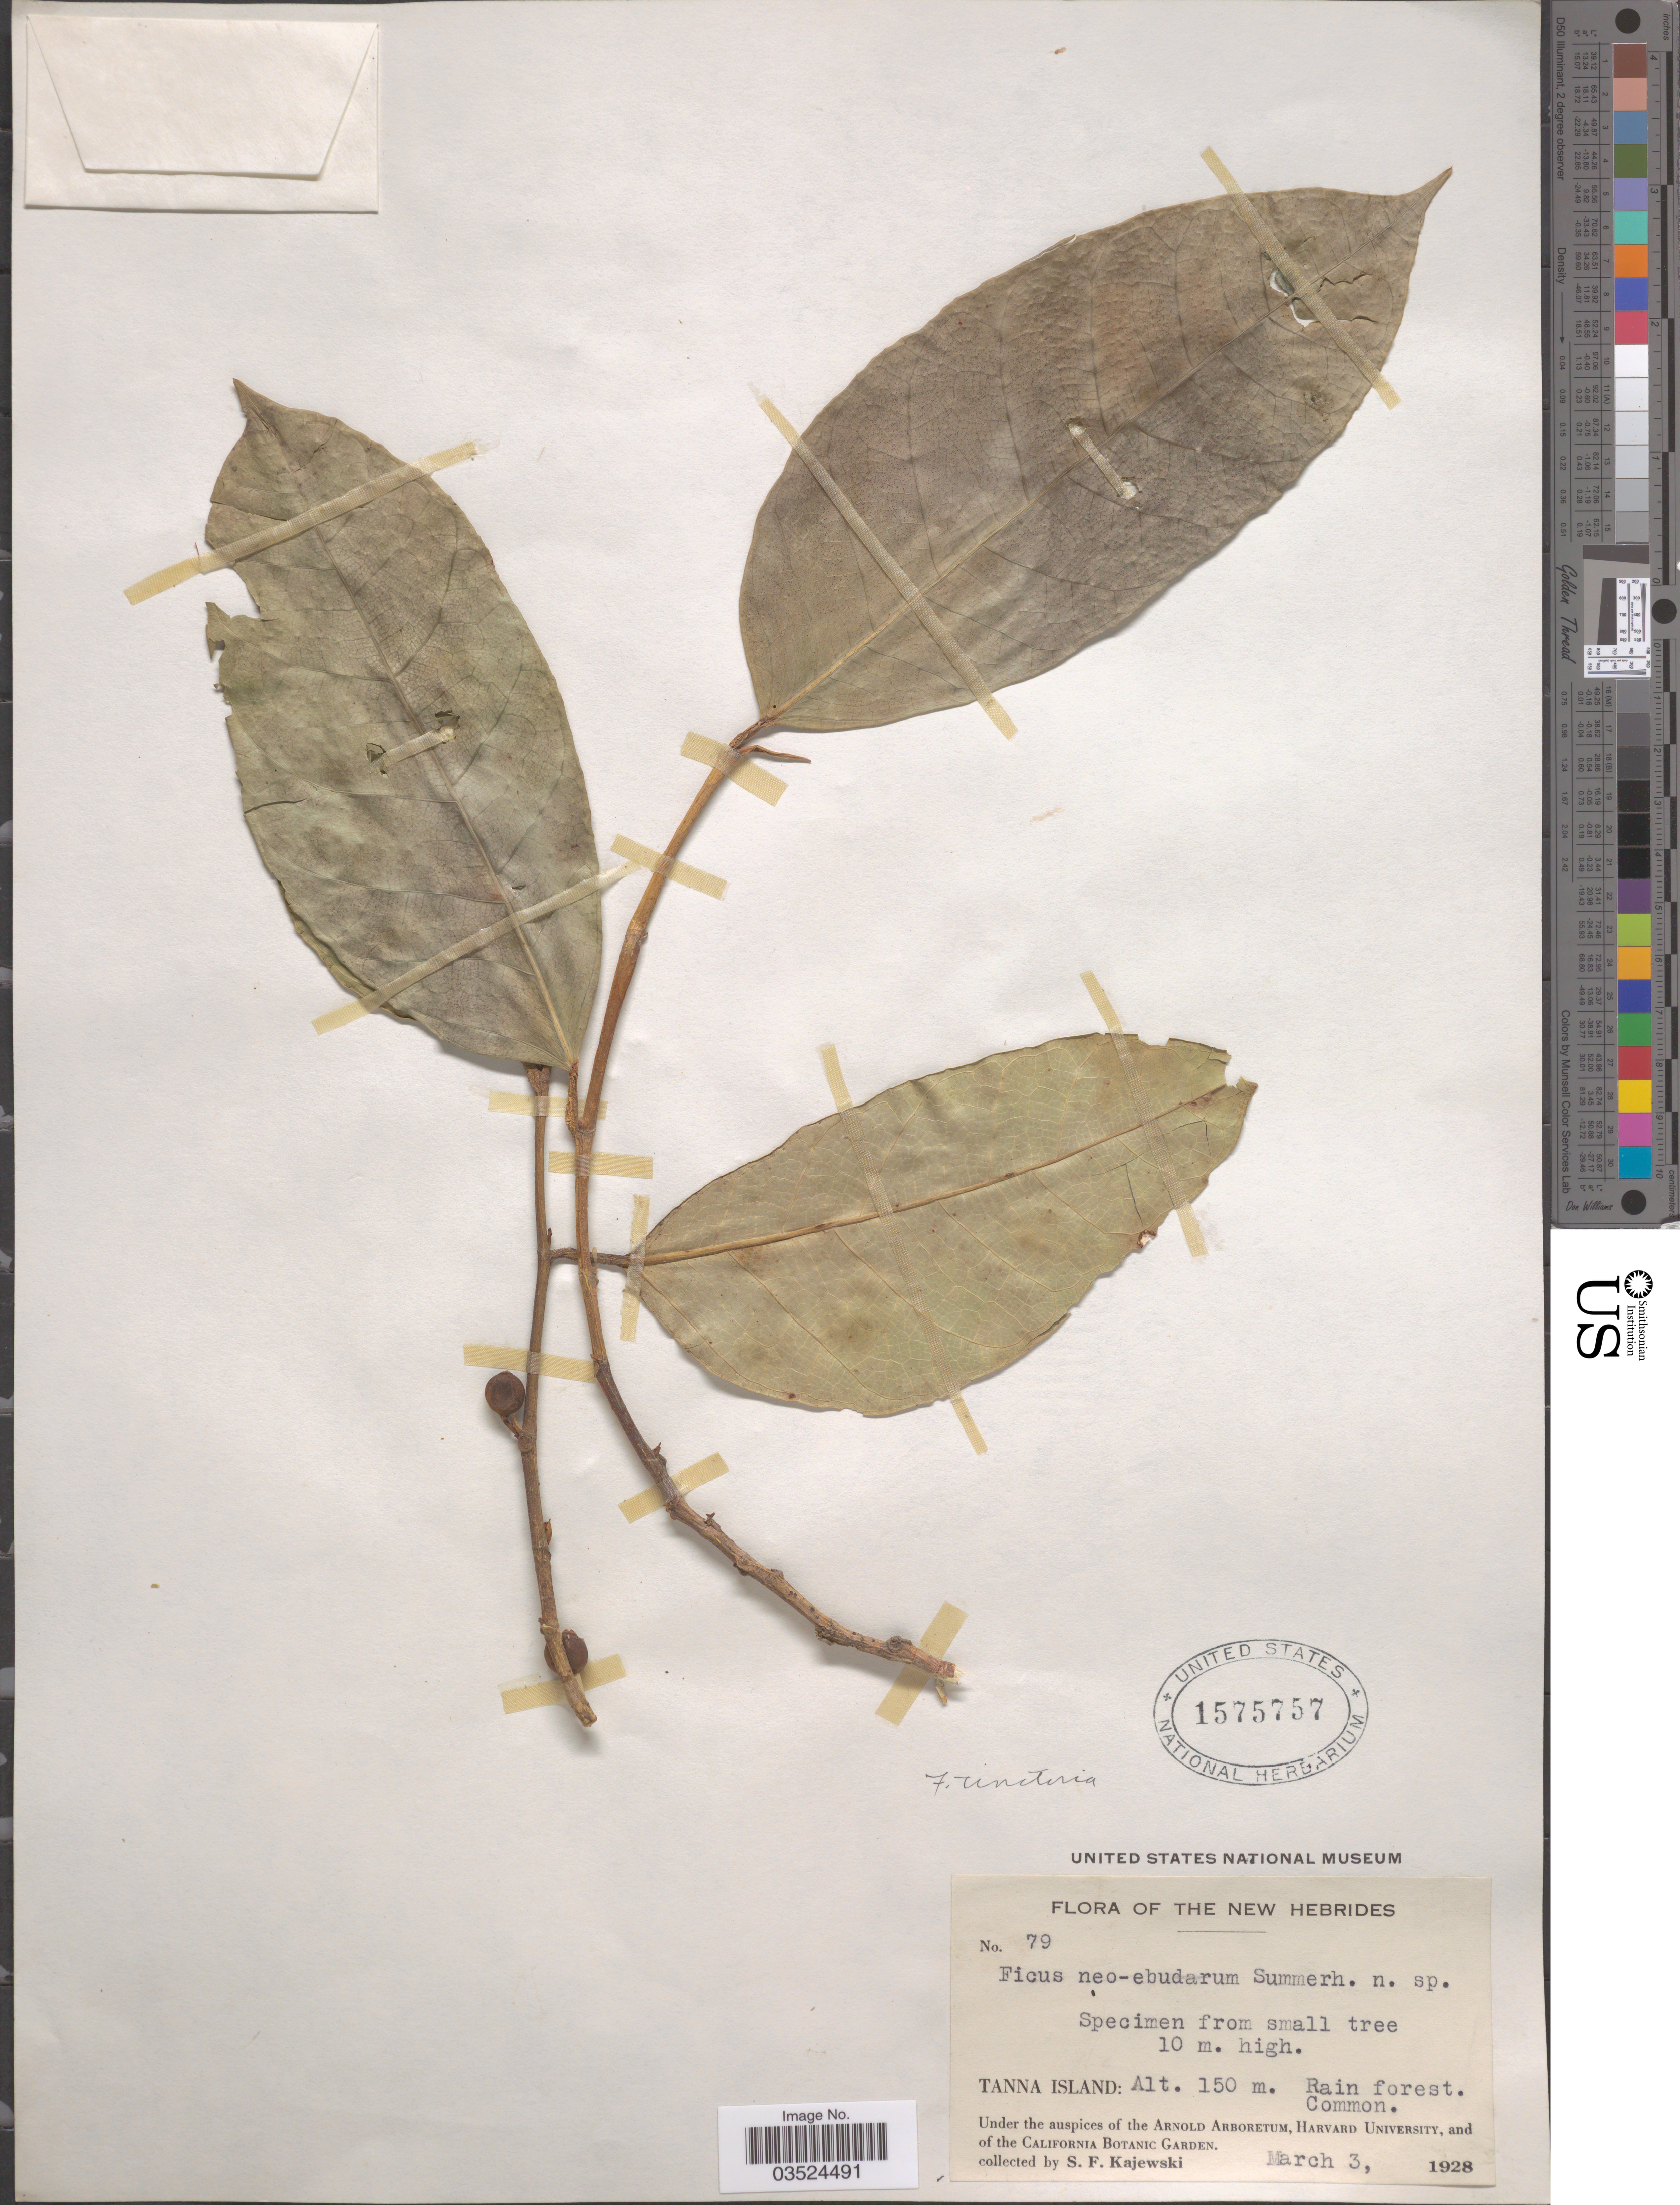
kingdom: Plantae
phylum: Tracheophyta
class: Magnoliopsida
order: Rosales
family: Moraceae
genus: Ficus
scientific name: Ficus tinctoria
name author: G. Forst.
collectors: S. Kajewski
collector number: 79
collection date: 1928-03-03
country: Vanuatu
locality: The New Hebrides. Tanna Island.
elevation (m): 150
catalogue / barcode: US 1575757